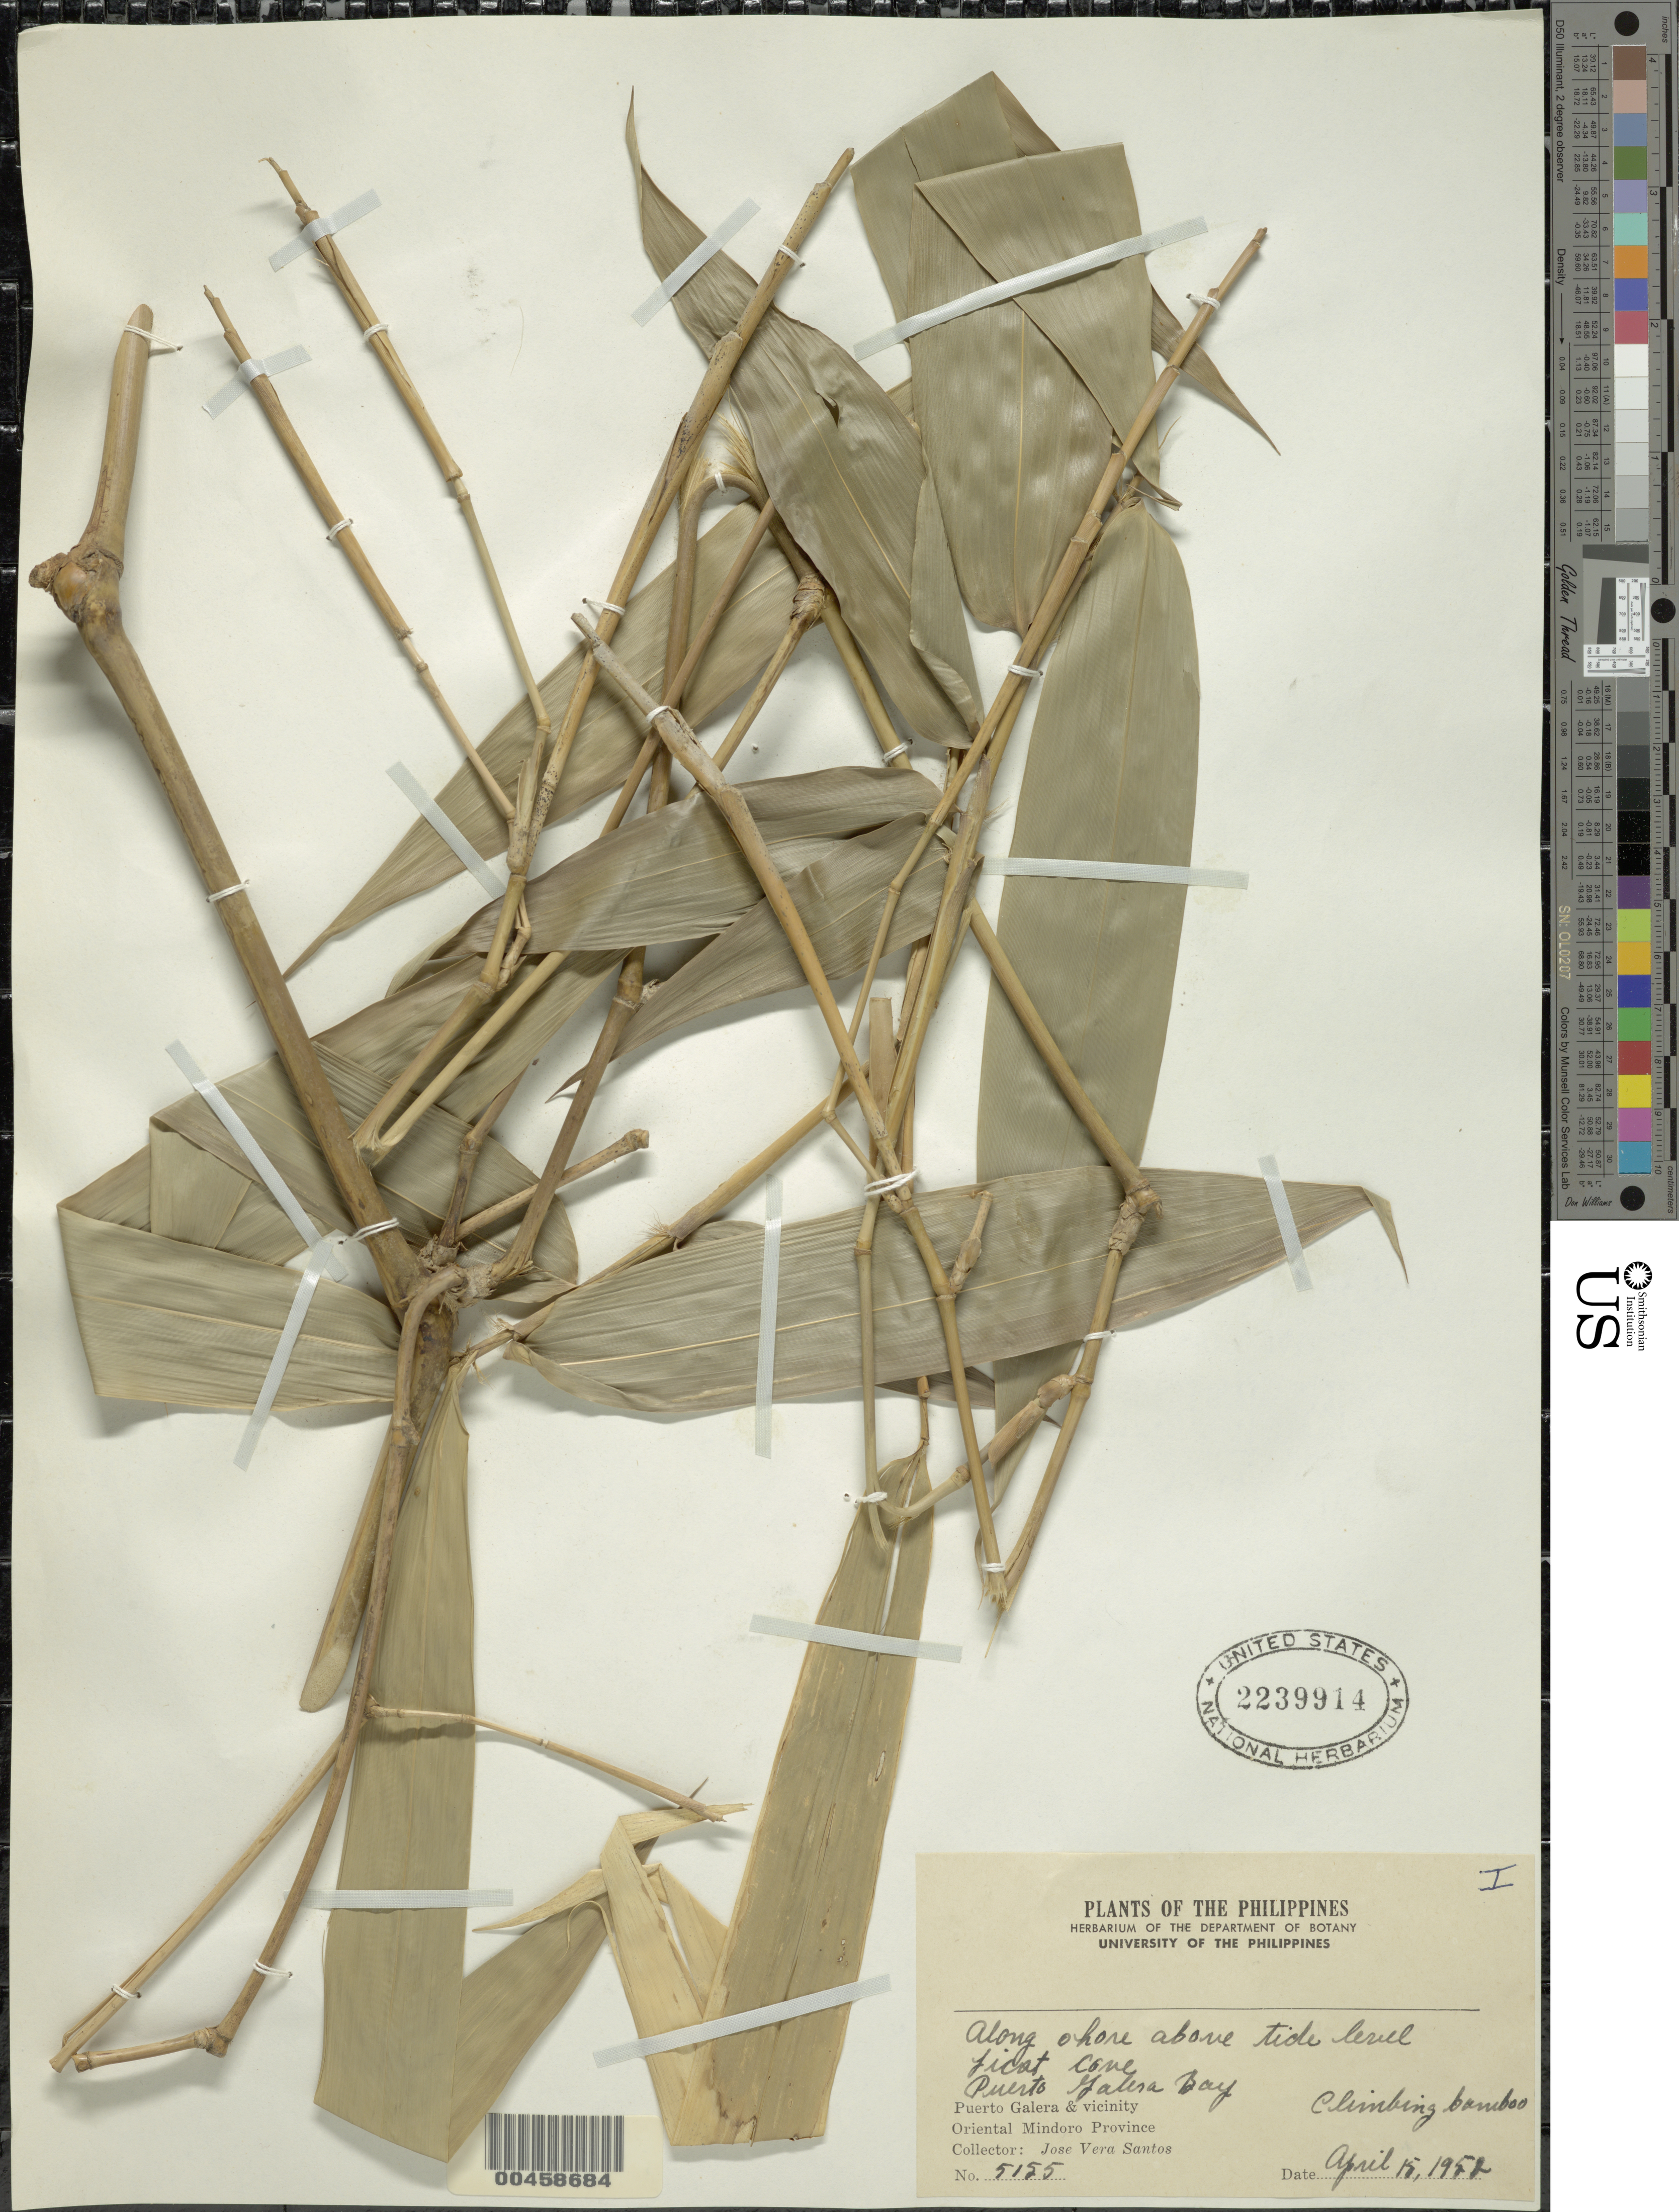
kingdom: Plantae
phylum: Tracheophyta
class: Liliopsida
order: Poales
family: Poaceae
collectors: J. V. Santos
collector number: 5155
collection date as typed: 15 Apr 1952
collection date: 1952-04-15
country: Philippines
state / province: Mimaropa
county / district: Mindoro Oriental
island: Mindoro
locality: Licat cove; puerto galera bay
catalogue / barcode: US 2239914